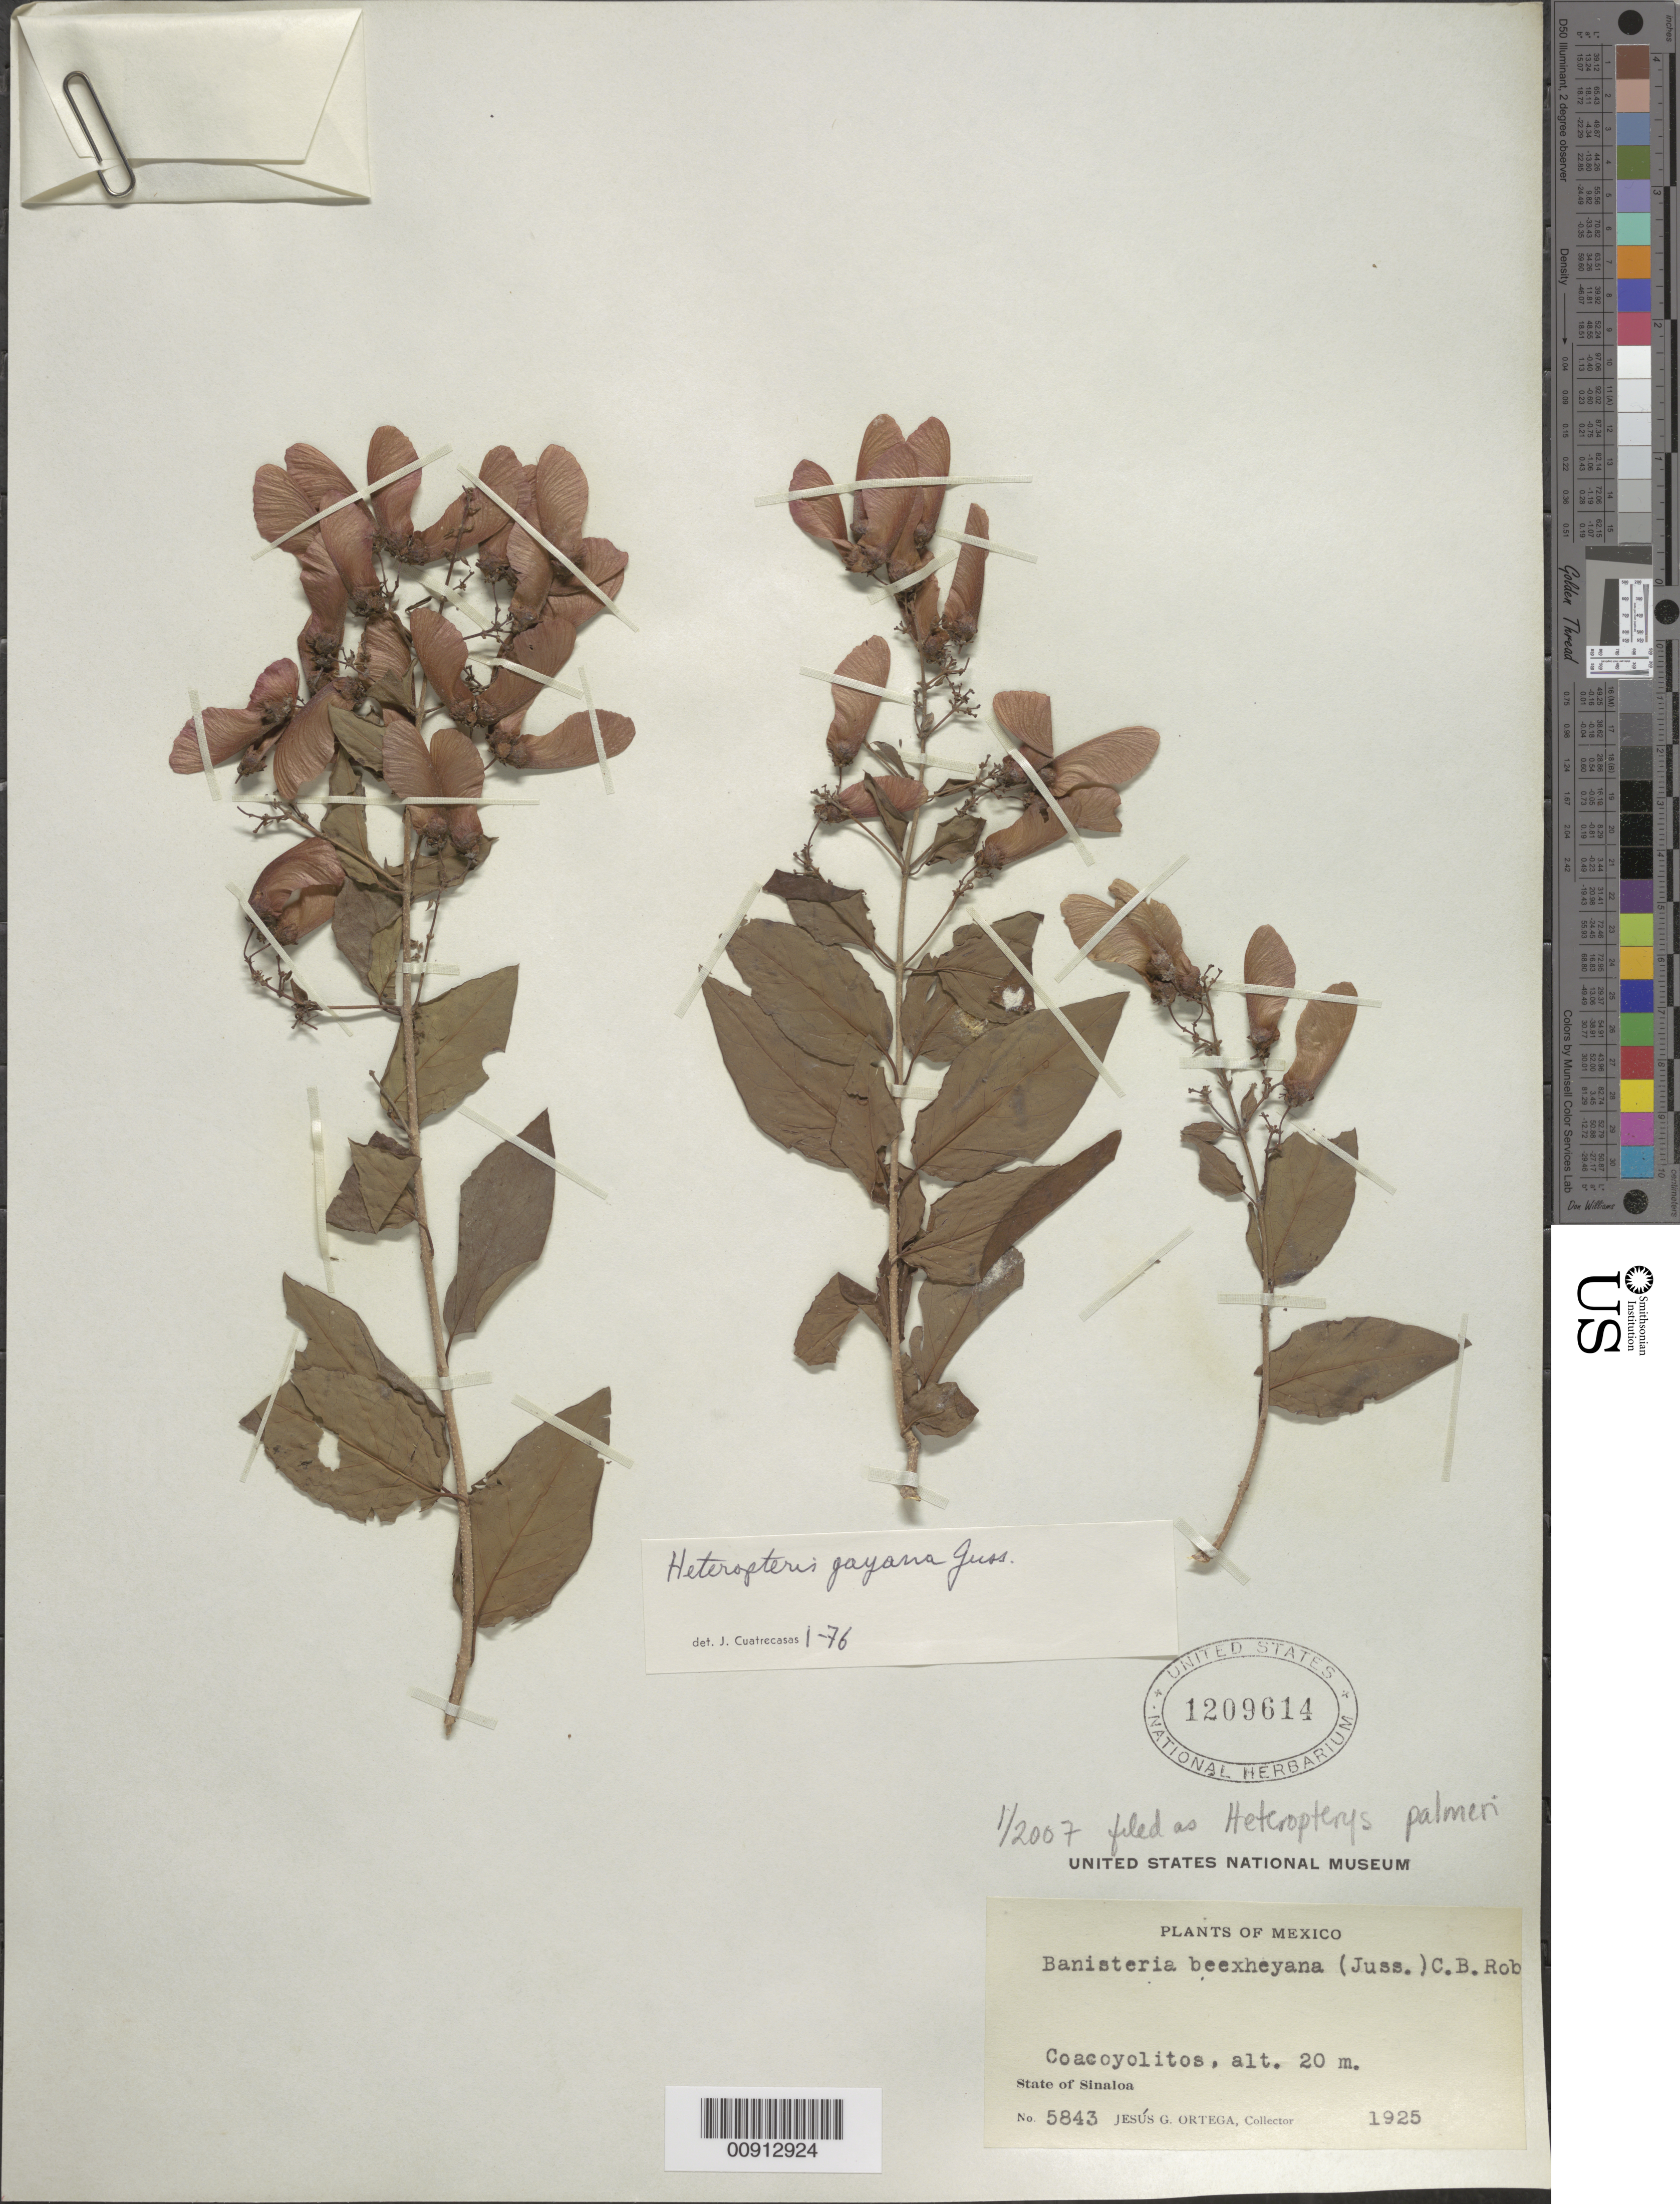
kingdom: Plantae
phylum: Tracheophyta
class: Magnoliopsida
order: Malpighiales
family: Malpighiaceae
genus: Heteropterys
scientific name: Heteropterys palmeri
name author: Rose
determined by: Strong, Mark T., (BOT), Smithsonian Institution - National Museum of Natural History (UNITED STATES)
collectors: J. Ortega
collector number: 5843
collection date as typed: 1925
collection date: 1925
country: Mexico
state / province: Sinaloa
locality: Coacoyolitos, State of Sinaloa.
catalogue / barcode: US 1209614